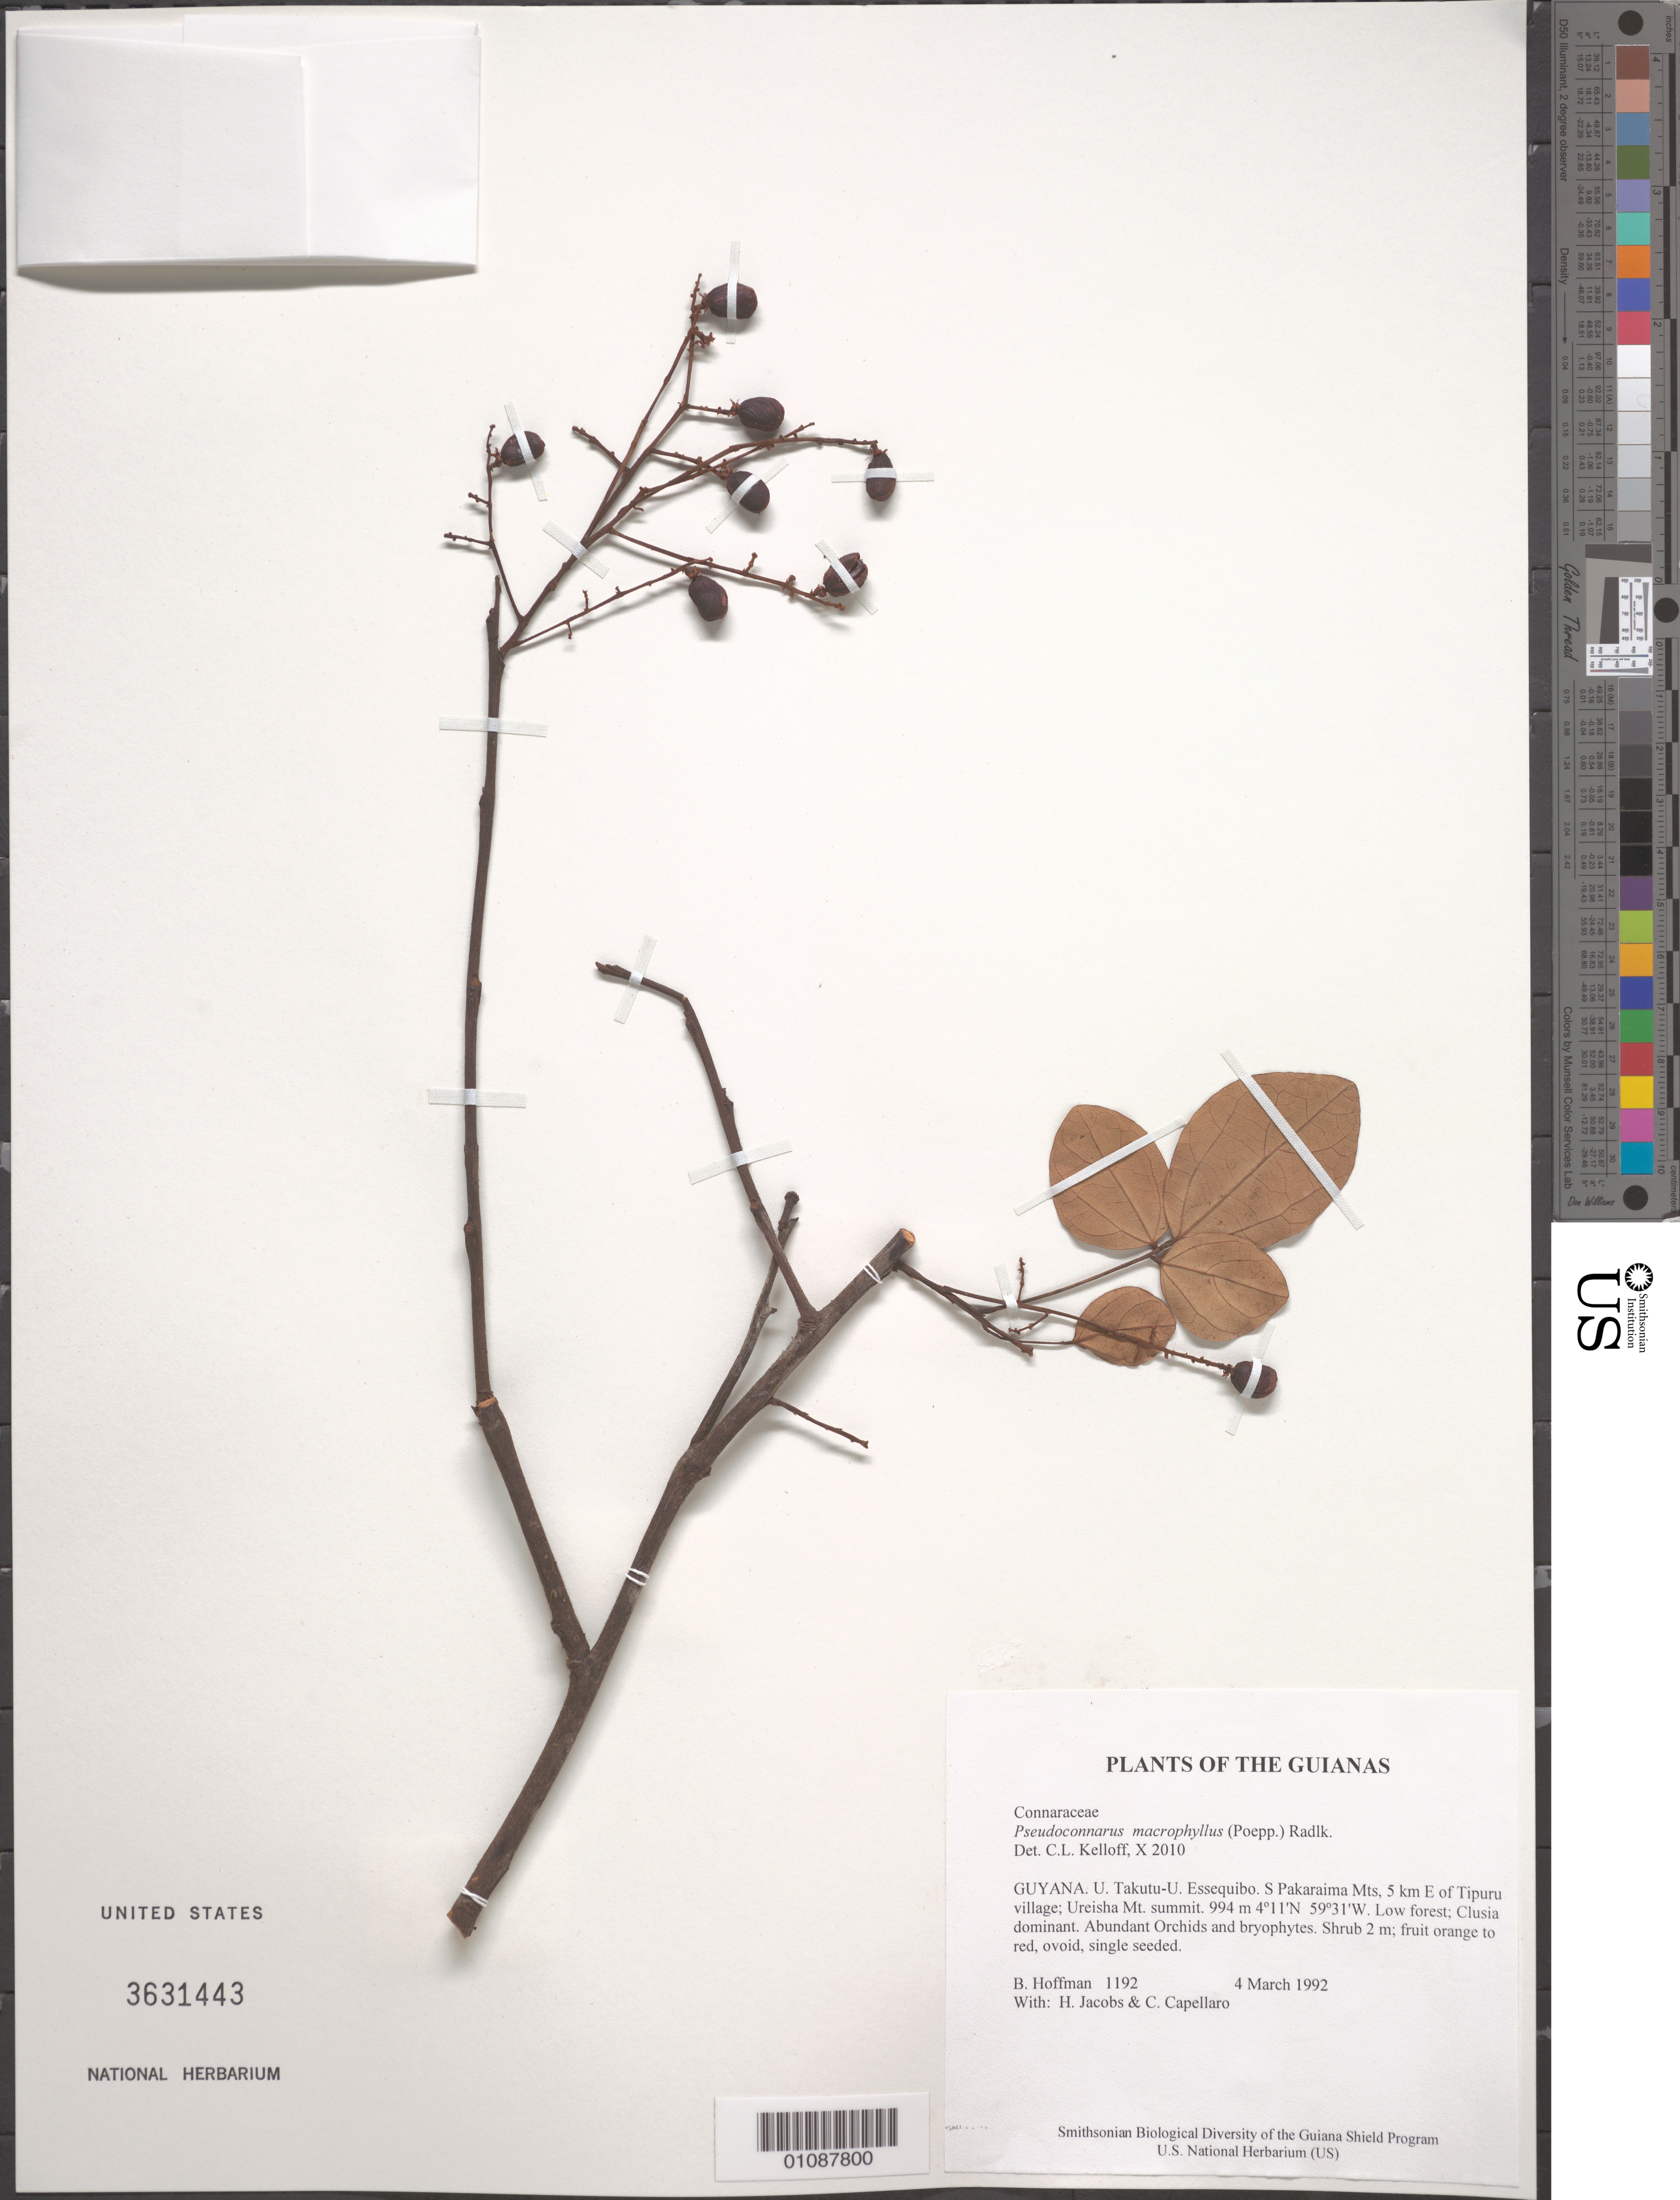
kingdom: Plantae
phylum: Tracheophyta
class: Magnoliopsida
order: Oxalidales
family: Connaraceae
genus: Pseudoconnarus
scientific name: Pseudoconnarus macrophyllus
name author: (Poepp.) Radlk.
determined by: Kelloff, Carol L., (US), Smithsonian Institution - National Museum of Natural History (UNITED STATES)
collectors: B. Hoffman, H. Jacobs & C. Capellaro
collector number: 1192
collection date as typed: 4 March 1992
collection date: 1992-03-04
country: Guyana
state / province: U. Takutu-U. Essequibo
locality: S Pakaraima Mts, 5 km E of Tipuru village; Ureisha Mt. summit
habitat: Low forest; Clusia dominant. Abundant Orchids and bryophytes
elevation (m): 994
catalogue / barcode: US 3631443